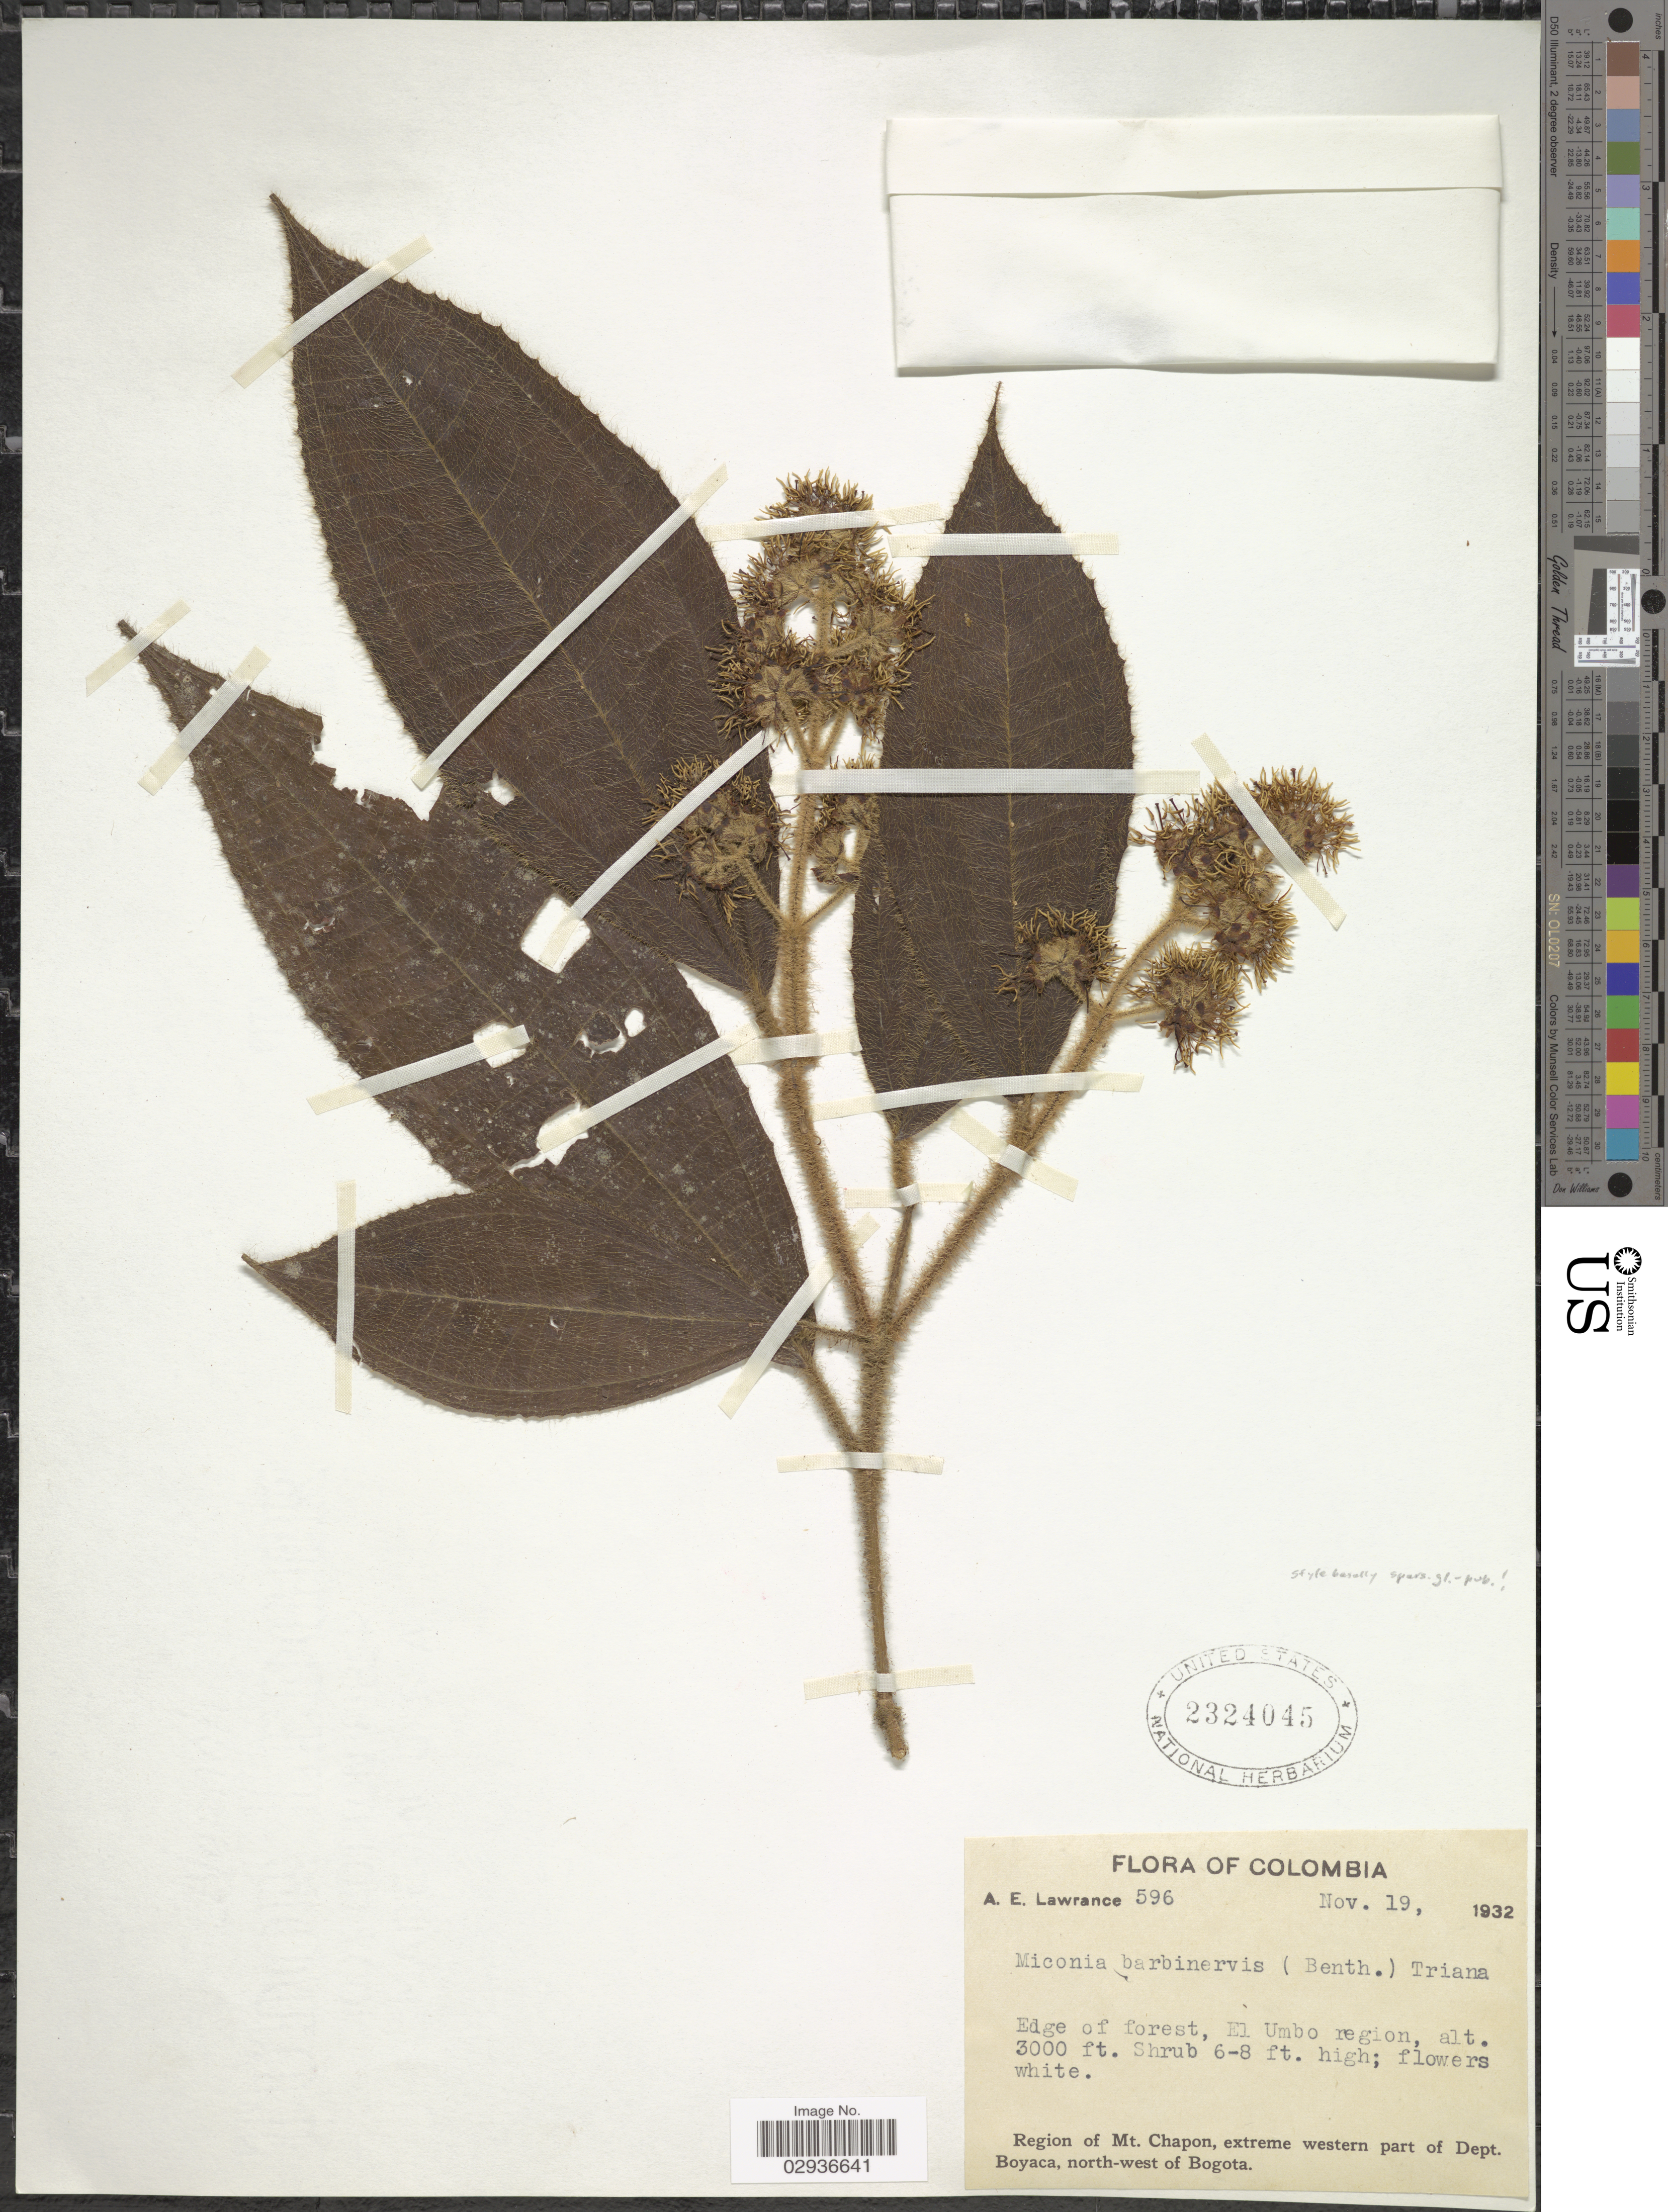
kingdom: Plantae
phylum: Tracheophyta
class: Magnoliopsida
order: Myrtales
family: Melastomataceae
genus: Miconia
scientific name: Miconia barbinervis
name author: (Benth.) Triana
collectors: A. Lawrance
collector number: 596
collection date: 1932-11-19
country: Colombia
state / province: Boyacá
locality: Edge of forest, El Umbo region. Region of Mt. Chapon, extreme western part of Dept. Boyaca, north-west of Bogota.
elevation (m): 914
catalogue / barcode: US 2324045